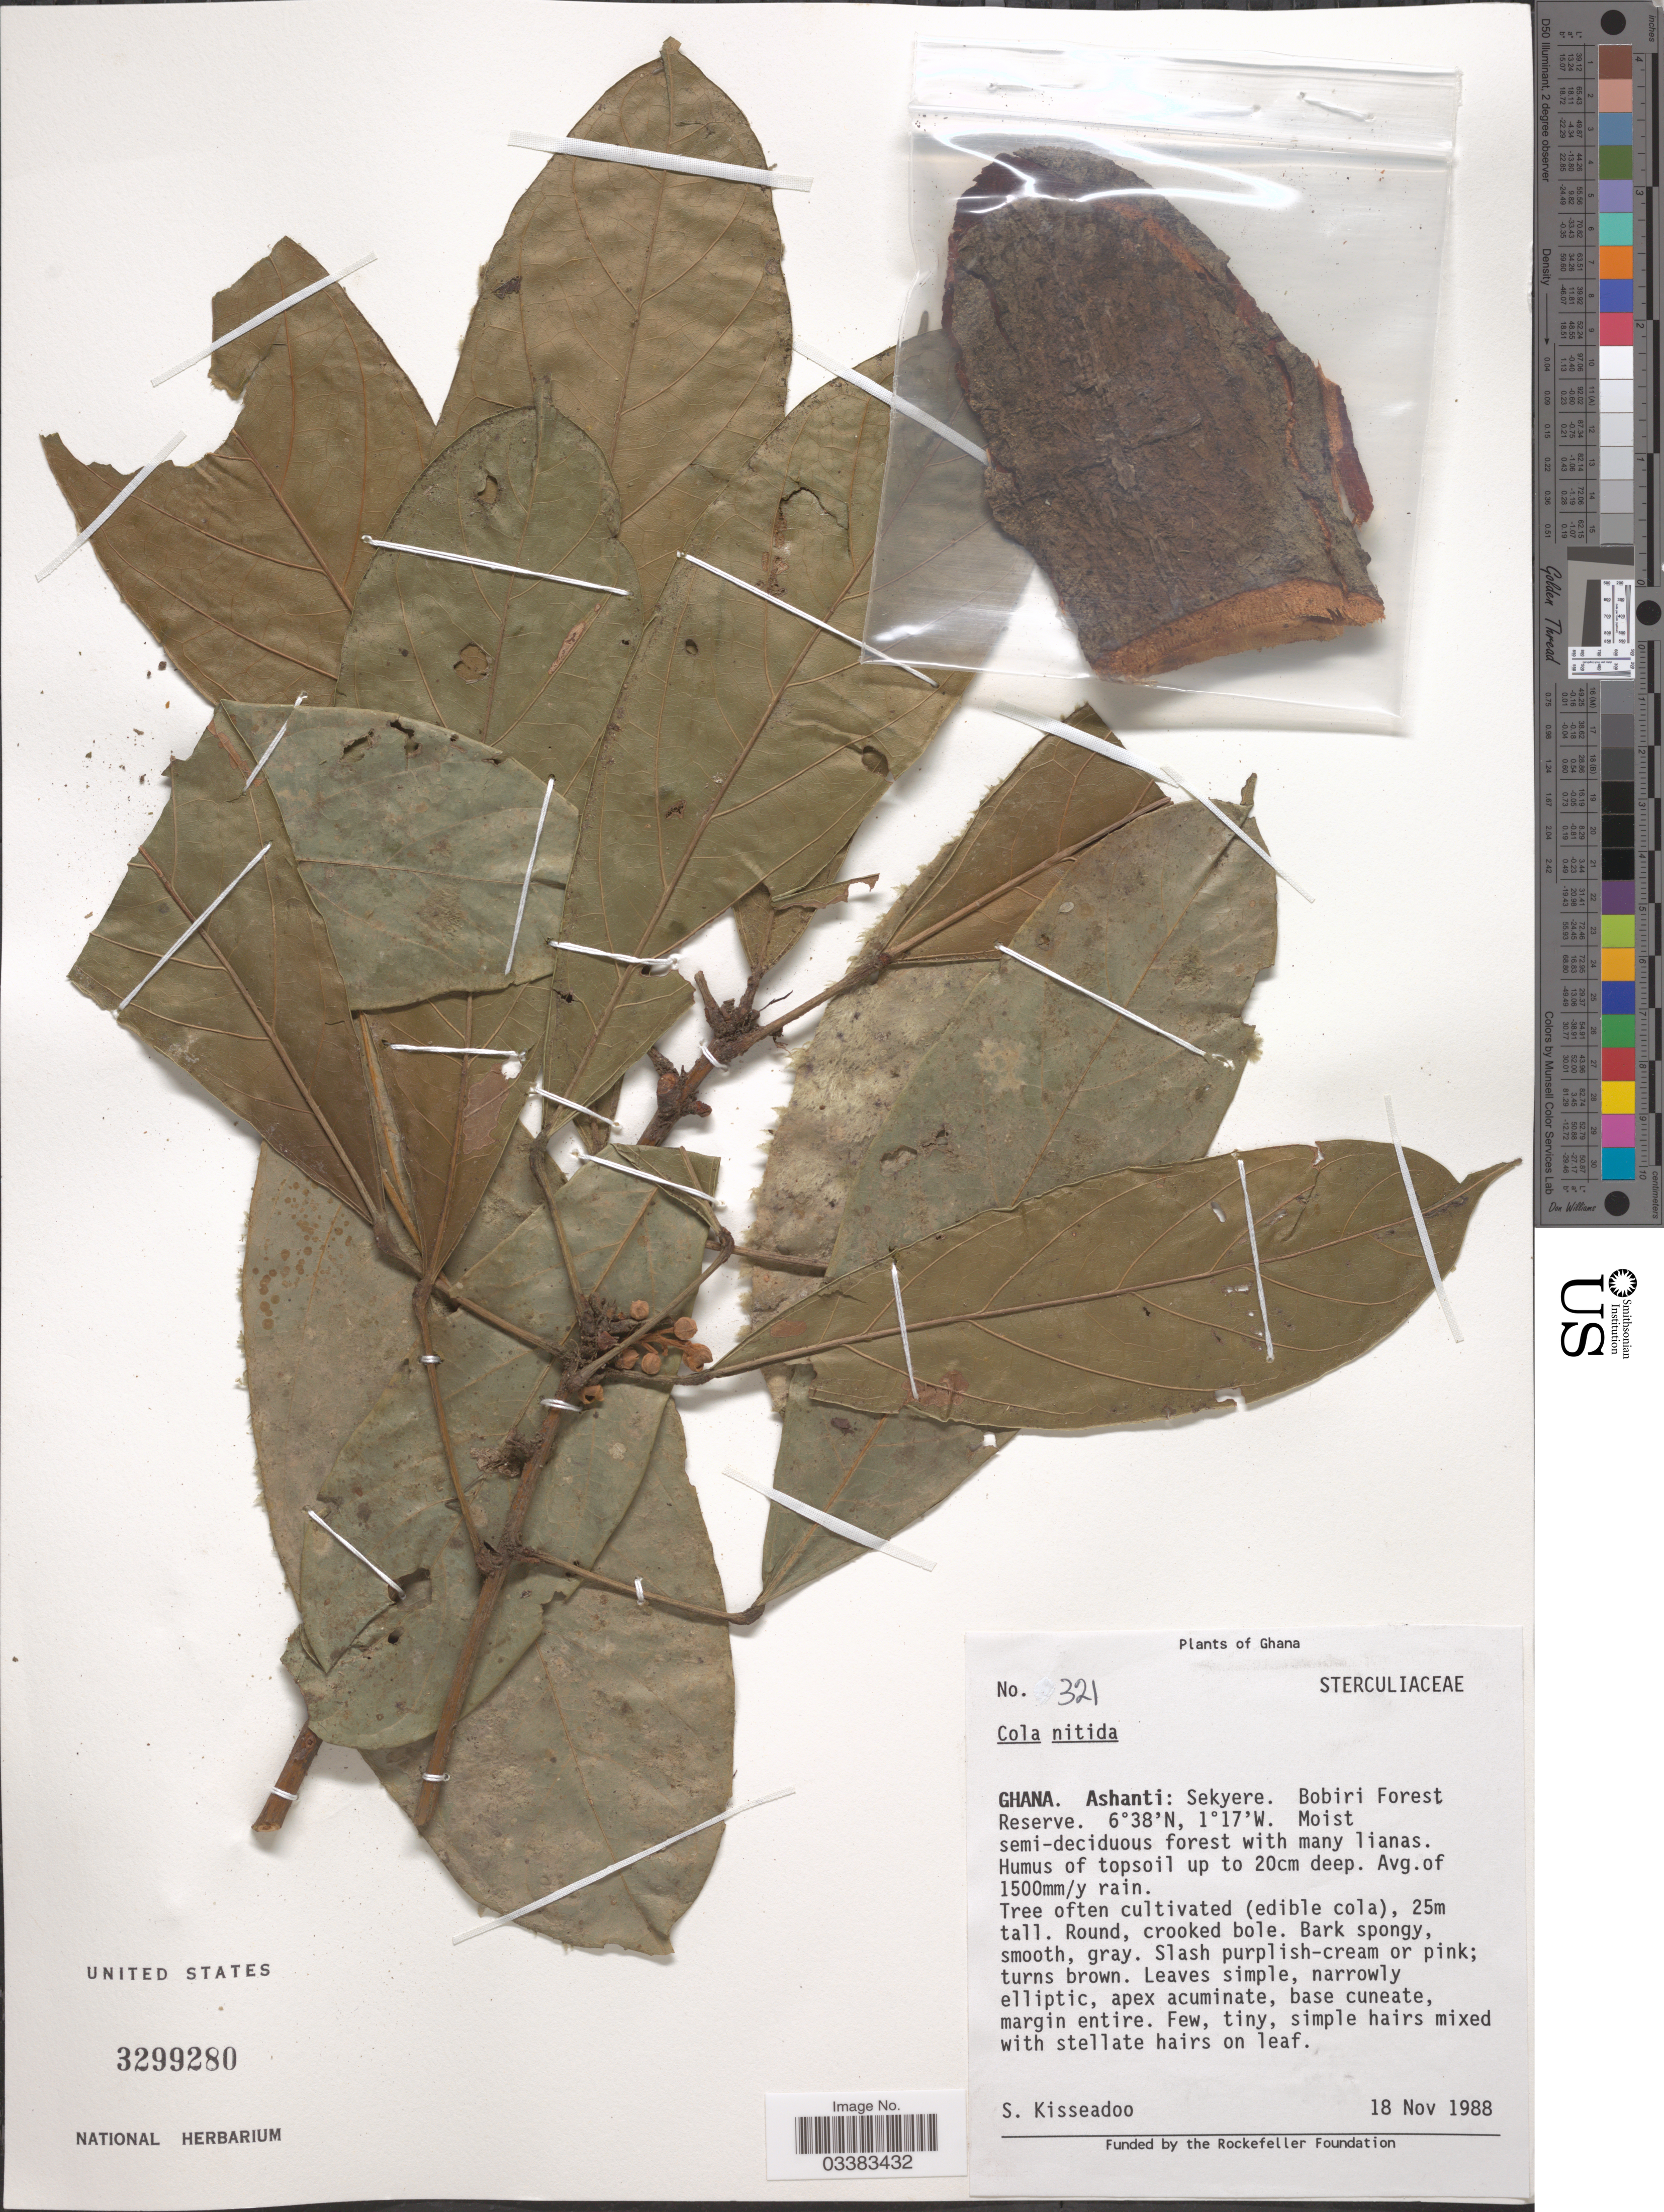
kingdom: Plantae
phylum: Tracheophyta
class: Magnoliopsida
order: Malvales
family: Malvaceae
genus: Cola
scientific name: Cola nitida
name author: (Vent.) Schott & Endl.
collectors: S. Kisseadoo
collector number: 321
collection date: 1988-11-18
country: Ghana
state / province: Ashanti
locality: Sekyere. Bobiri Forest Reserve.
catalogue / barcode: US 3299280